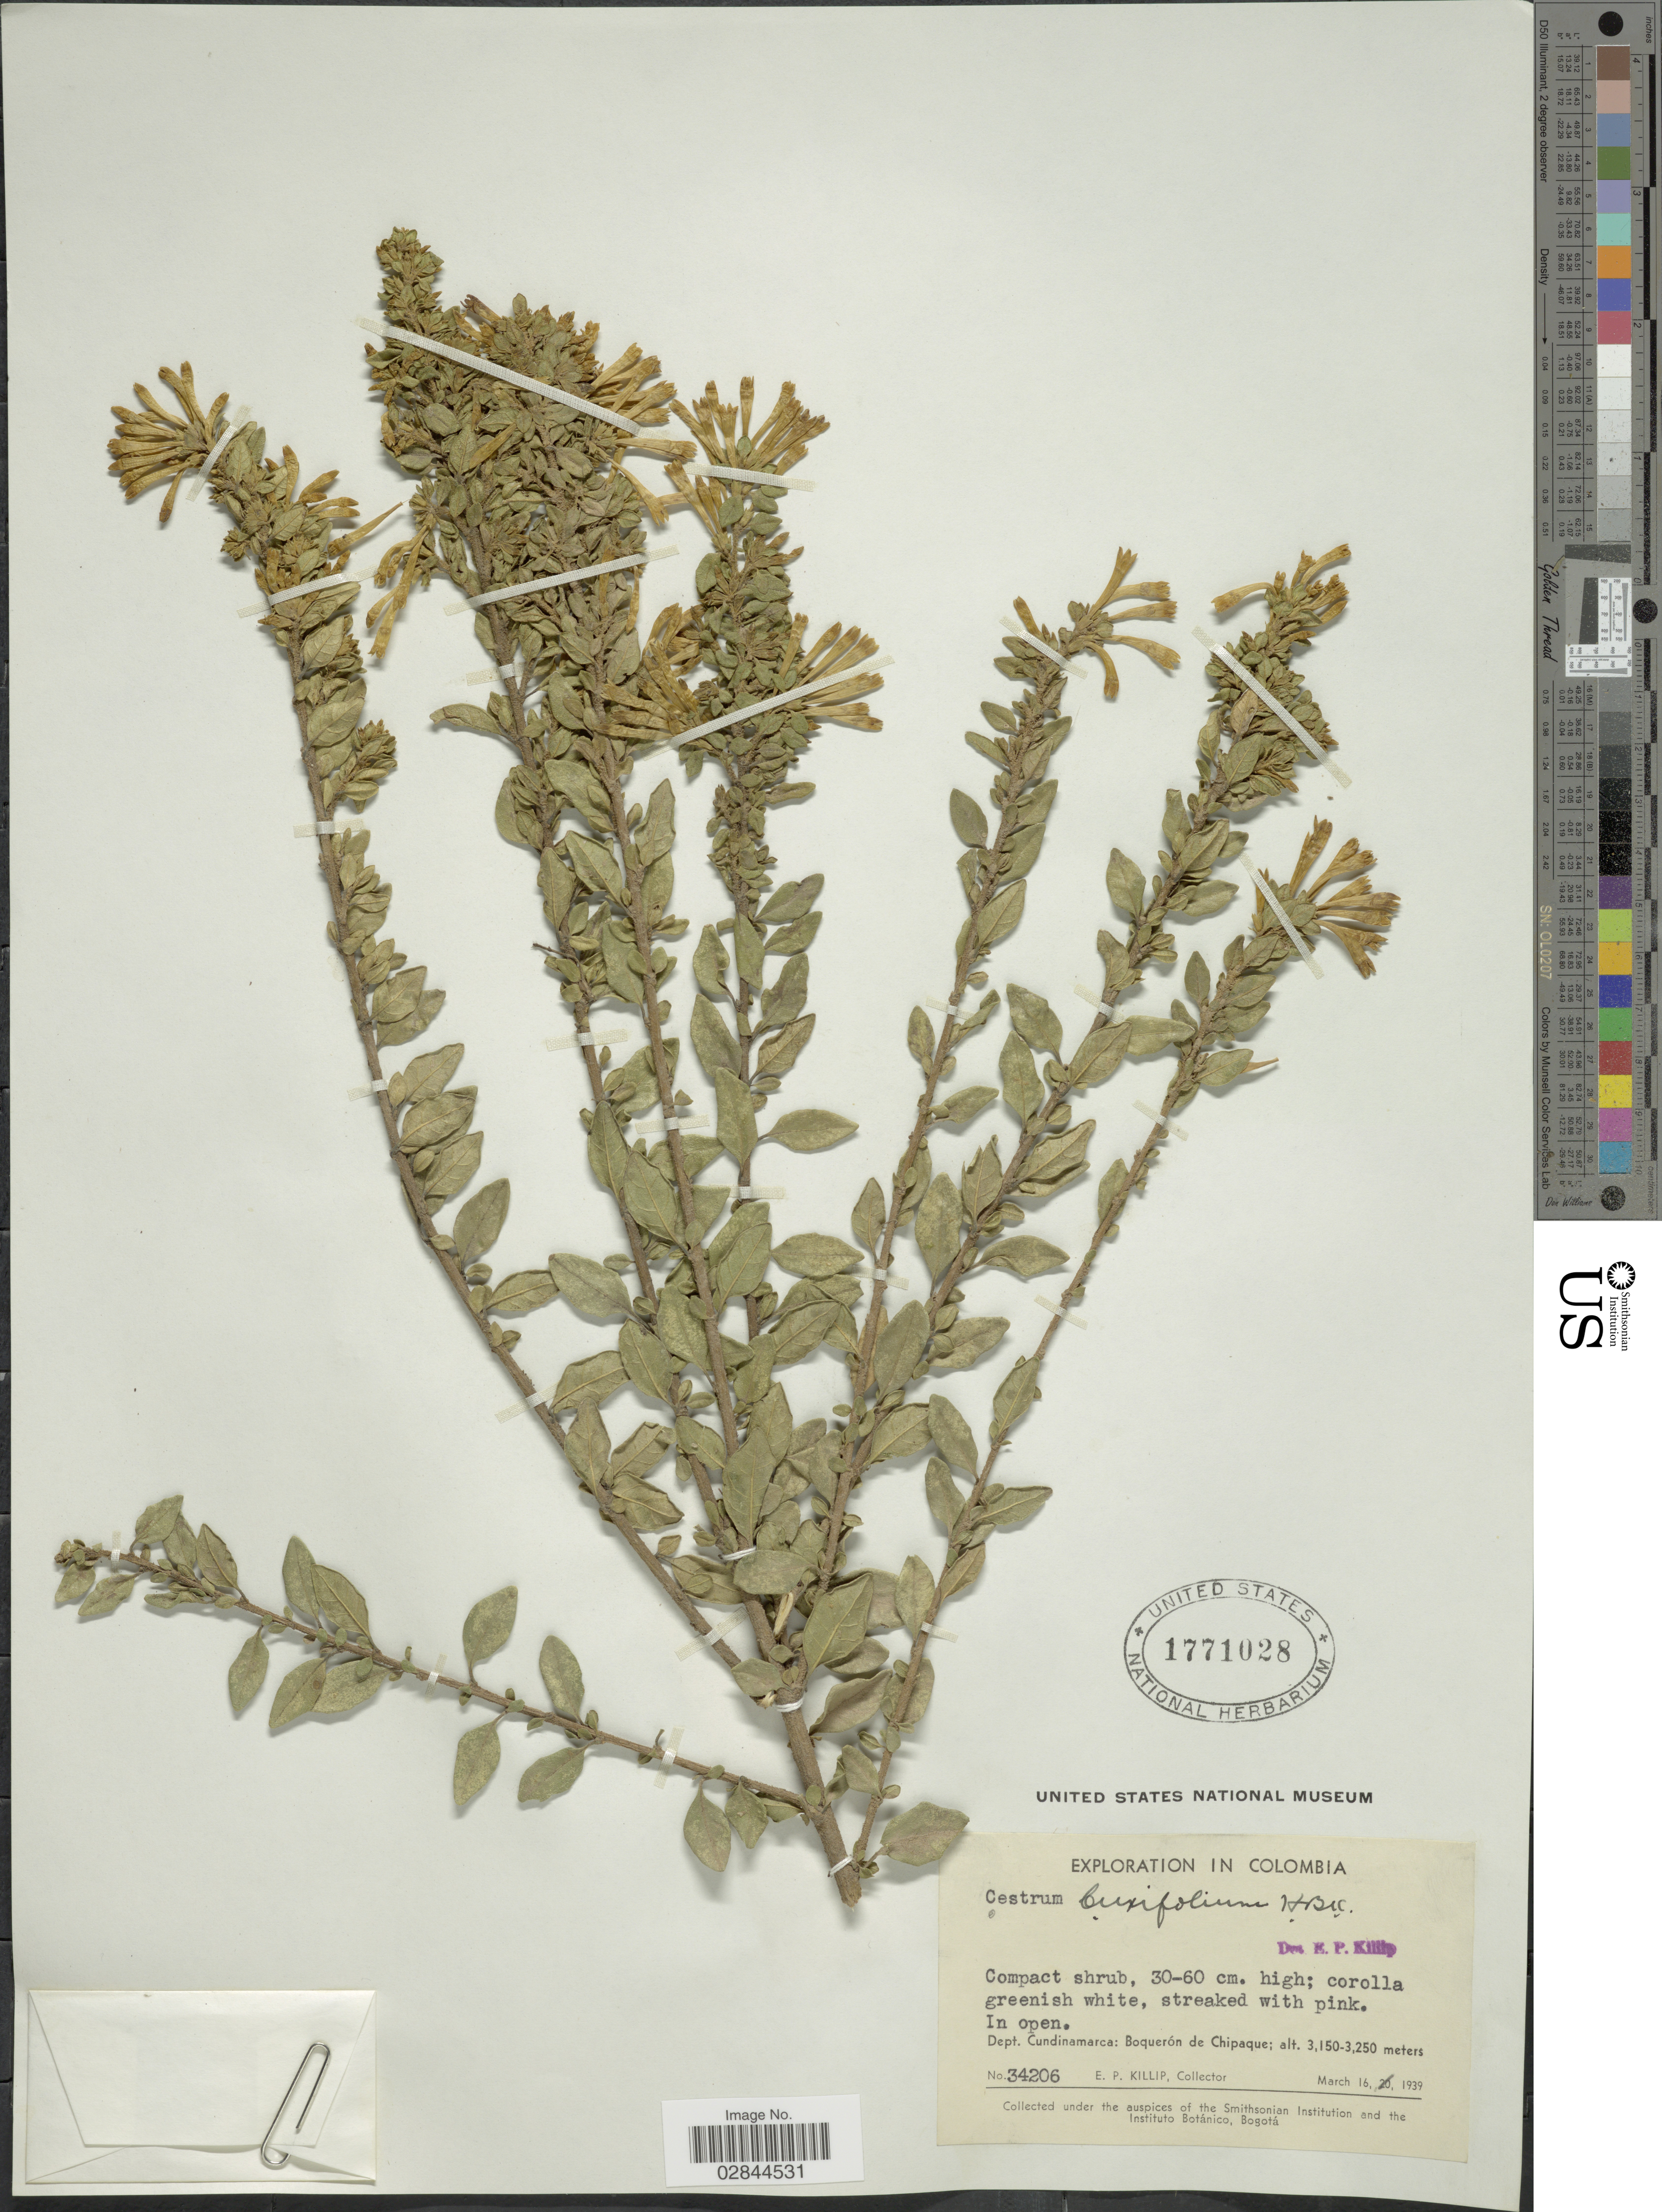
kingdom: Plantae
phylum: Tracheophyta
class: Magnoliopsida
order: Solanales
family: Solanaceae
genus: Cestrum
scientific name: Cestrum buxifolium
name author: Kunth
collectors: E. P. Killip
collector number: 34206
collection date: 1939-03-16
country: Colombia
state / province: Cundinamarca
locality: Dept. Cundinamarca: Boquerón de Chipaque.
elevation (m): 3150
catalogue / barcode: US 1771028